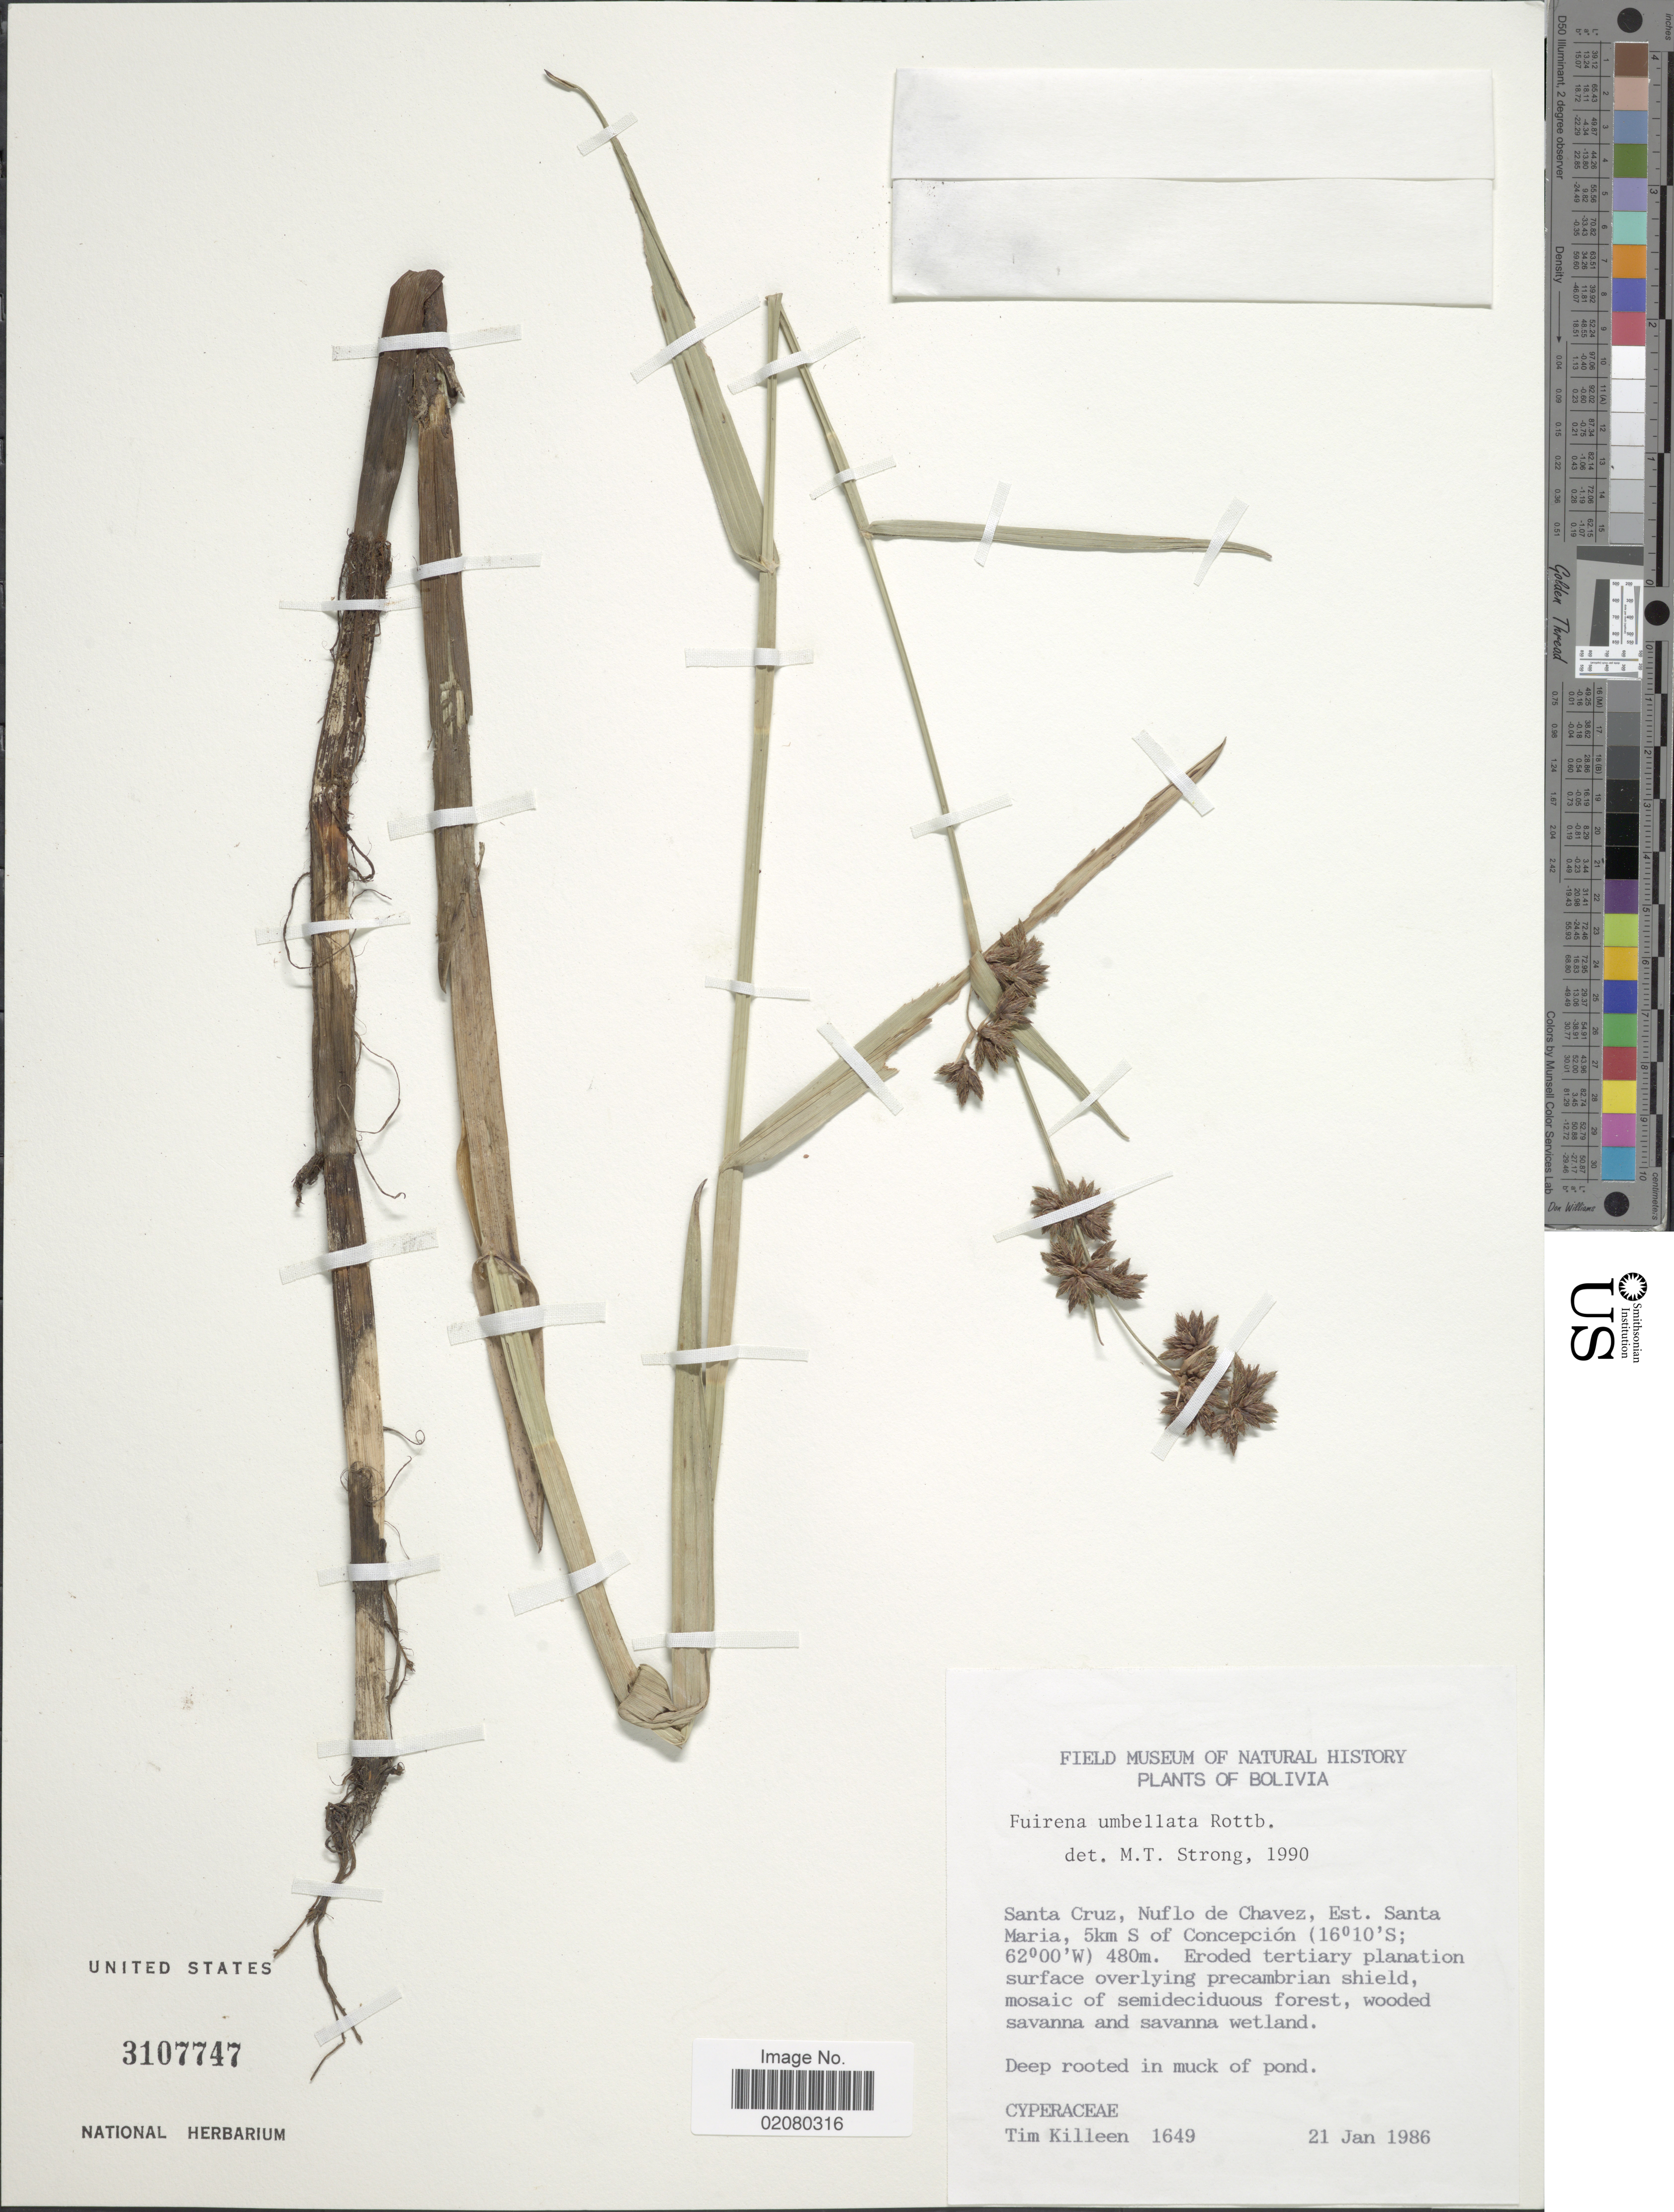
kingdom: Plantae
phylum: Tracheophyta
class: Liliopsida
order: Poales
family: Cyperaceae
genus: Fuirena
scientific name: Fuirena umbellata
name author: Rottb.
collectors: T. J. Killeen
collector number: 1649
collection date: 1986-01-21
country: Bolivia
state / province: Santa Cruz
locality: Nuflo de Chavez, Santa Maria, 5km S of Concepcion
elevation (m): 480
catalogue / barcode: US 3107747